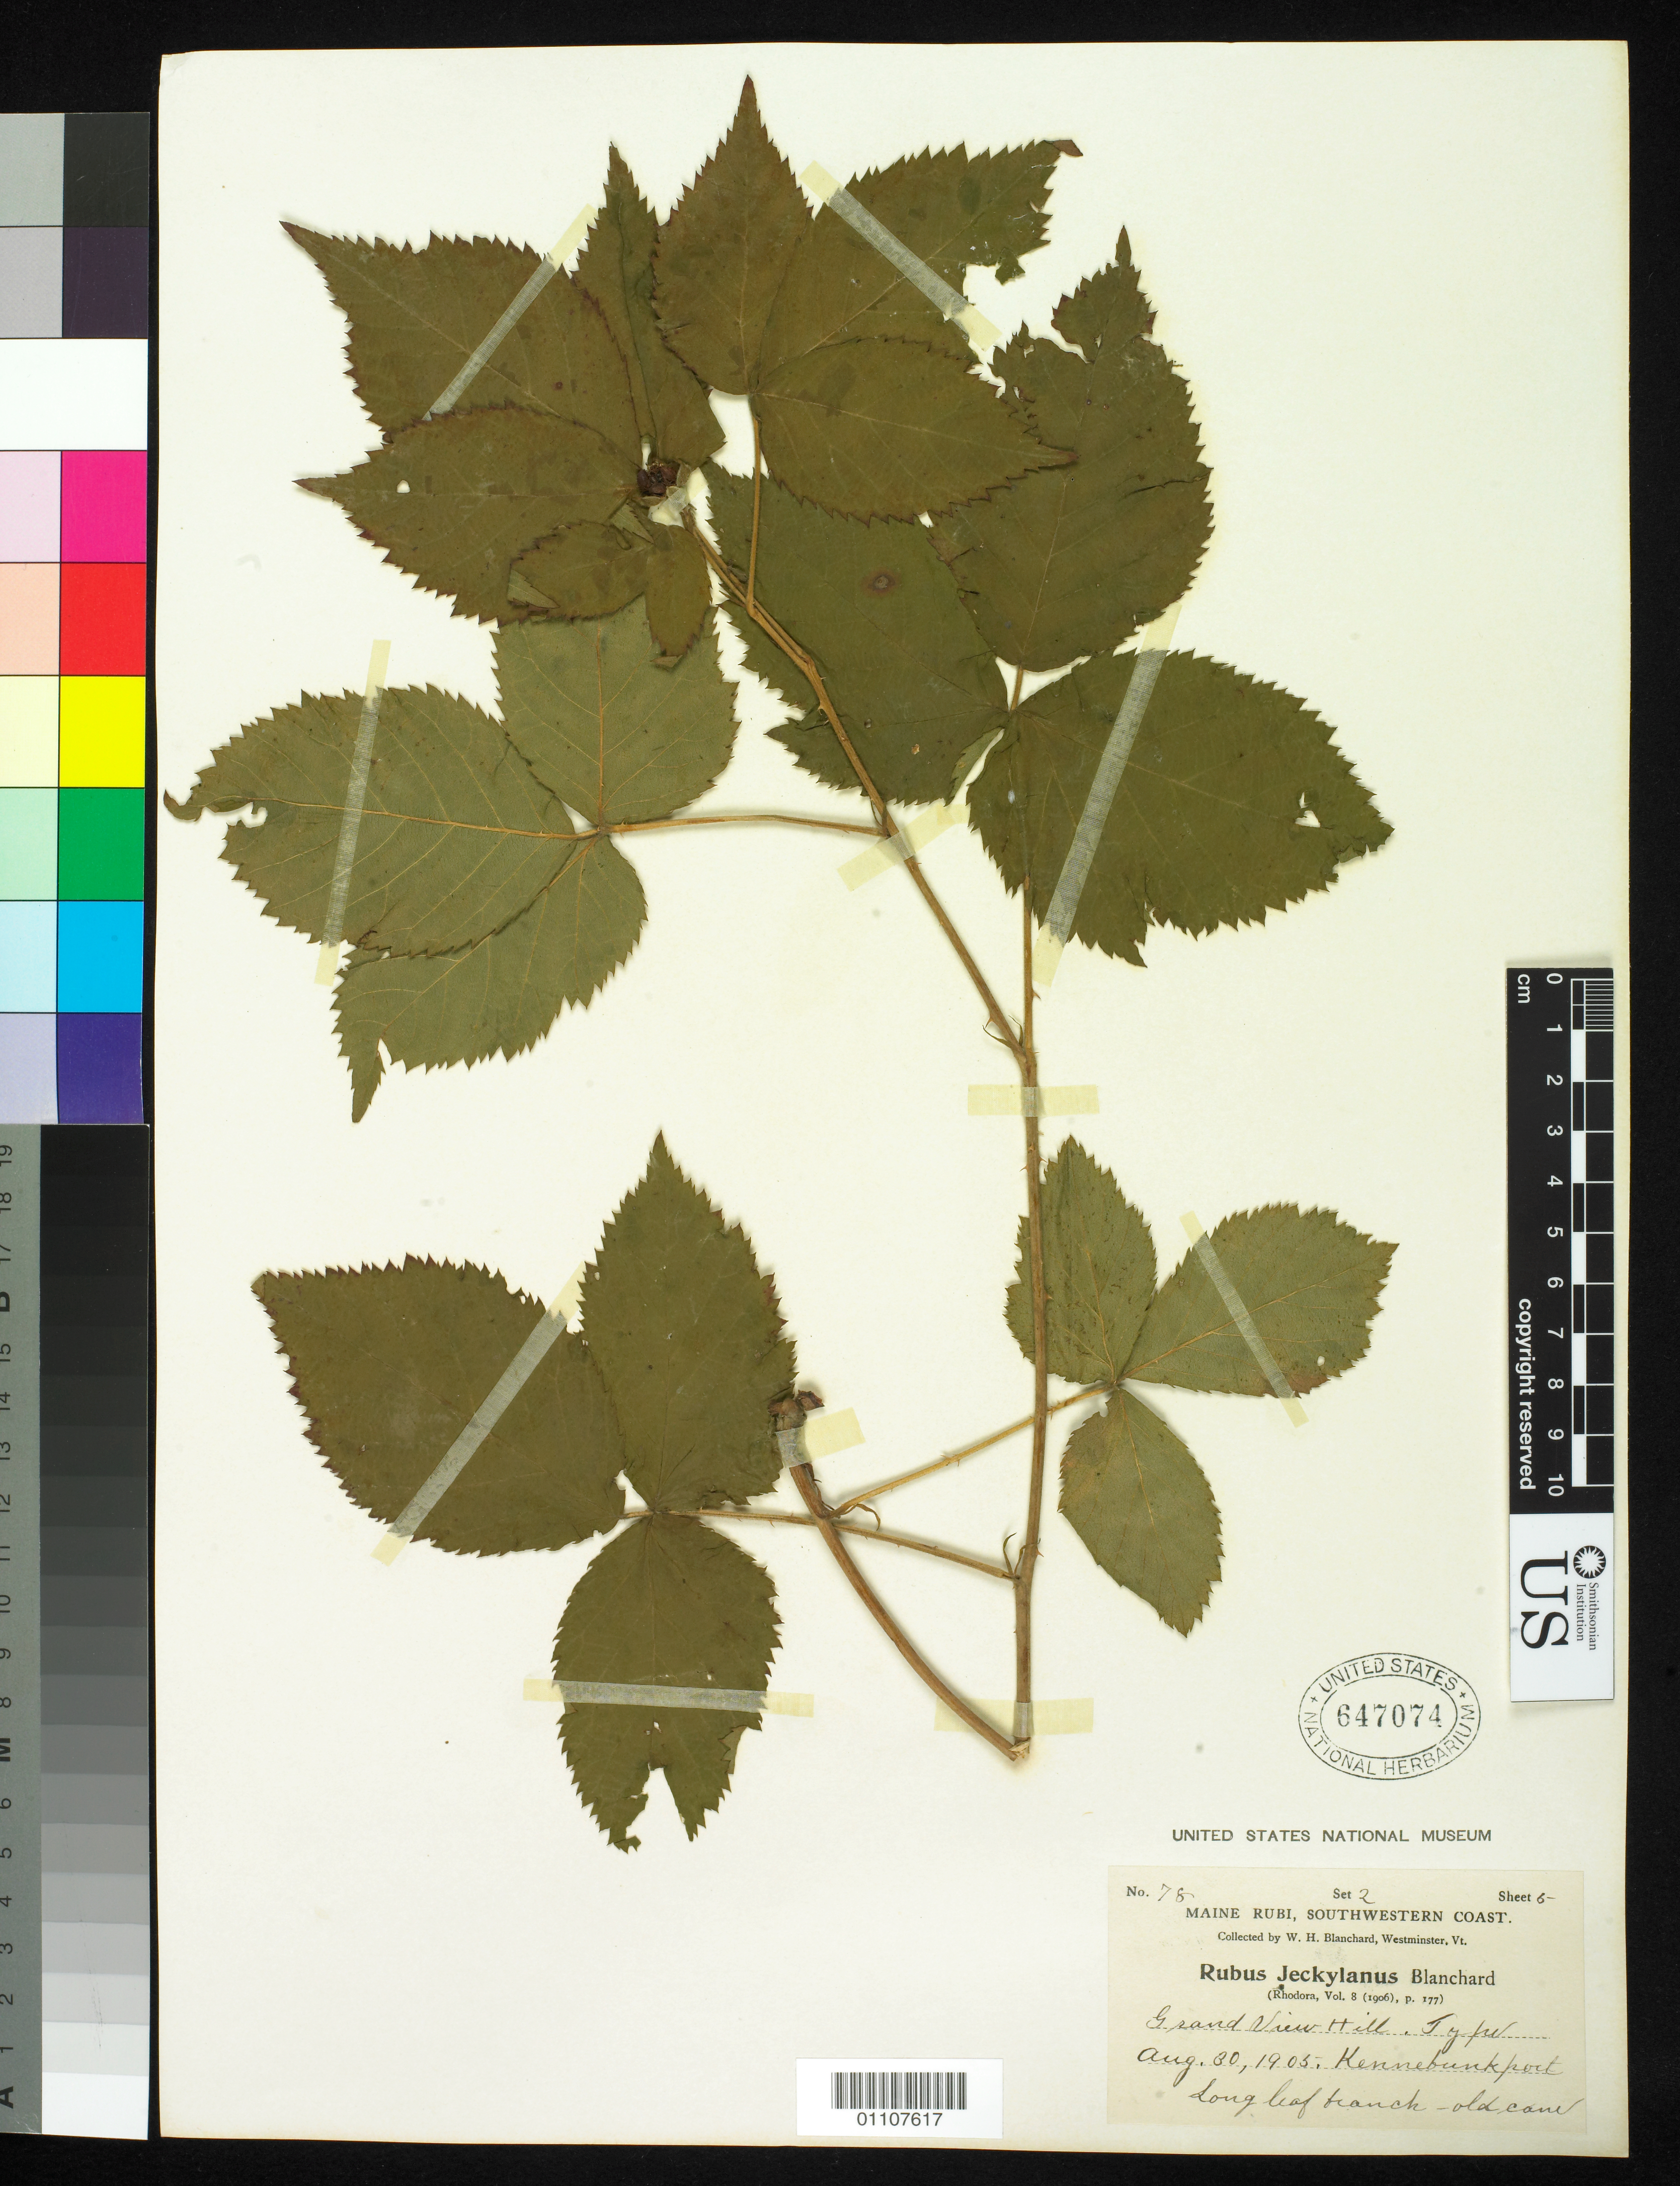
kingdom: Plantae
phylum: Tracheophyta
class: Magnoliopsida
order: Rosales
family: Rosaceae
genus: Rubus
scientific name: Rubus jeckylanus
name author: Blanch.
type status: Syntype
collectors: W. H. Blanchard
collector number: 78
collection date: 1905-08-30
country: United States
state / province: Maine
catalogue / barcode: US 647074